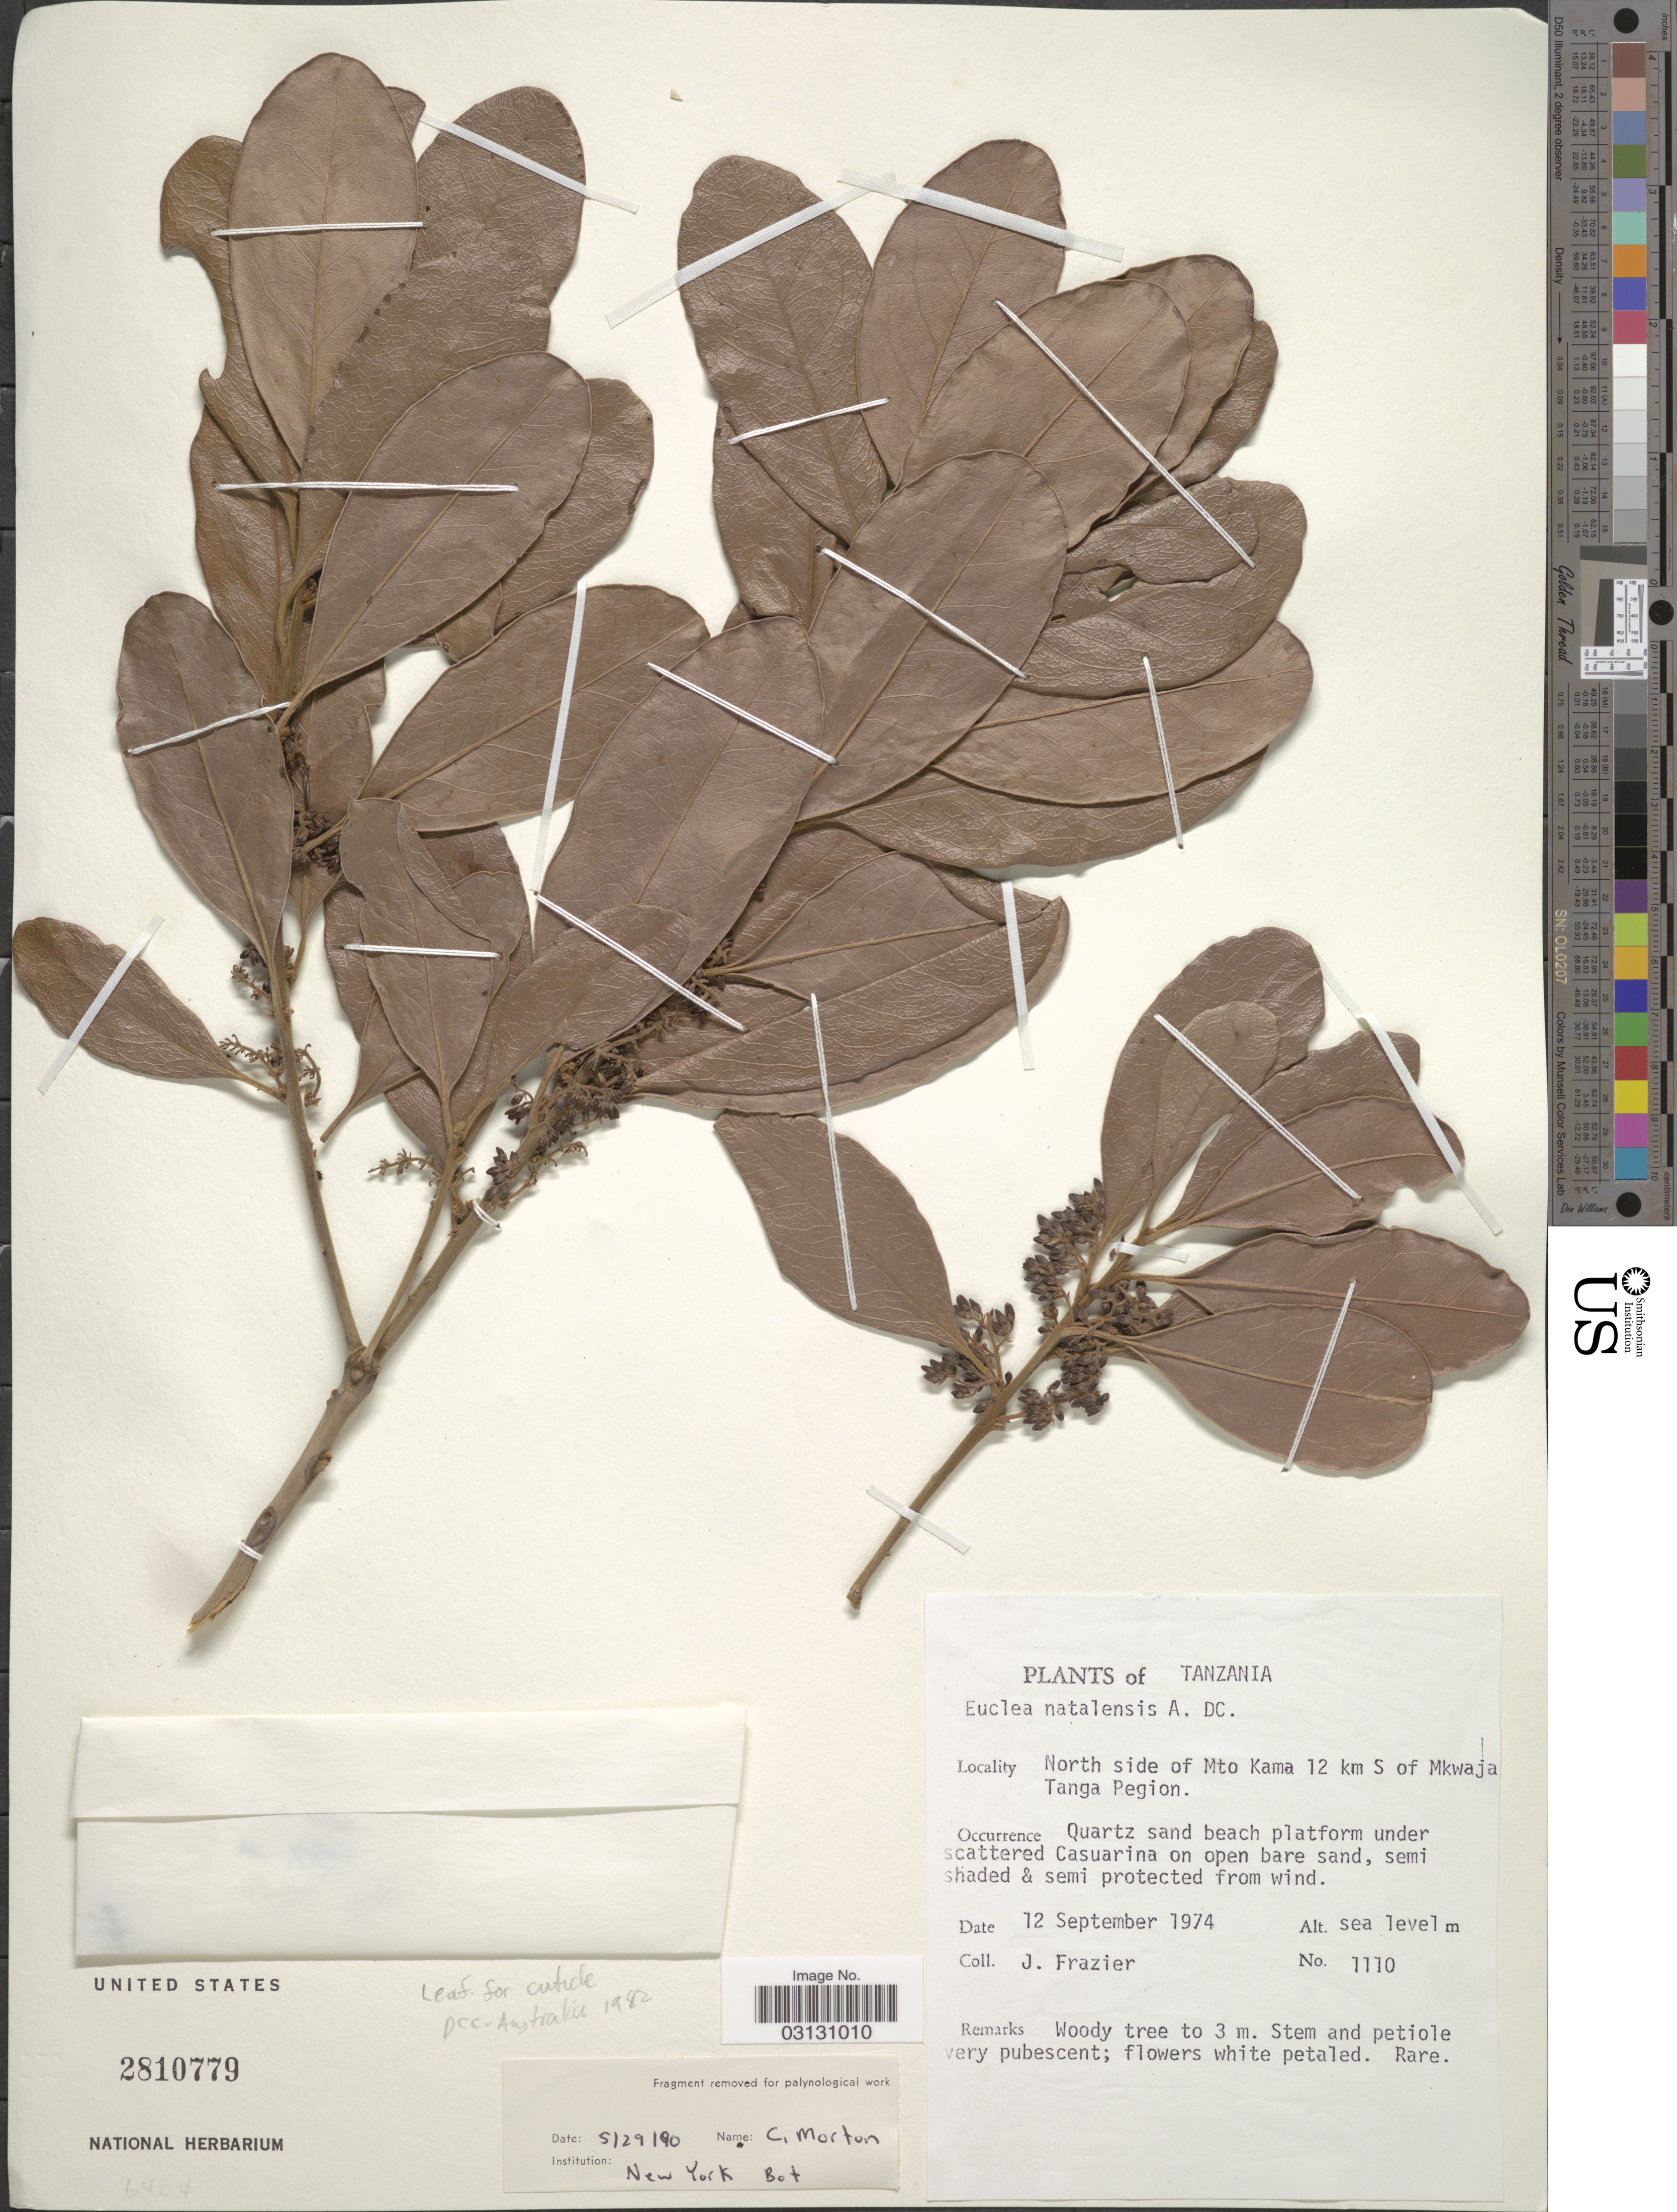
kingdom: Plantae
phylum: Tracheophyta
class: Magnoliopsida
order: Ericales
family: Ebenaceae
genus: Euclea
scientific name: Euclea natalensis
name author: A. DC.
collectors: J. Frazier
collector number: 1110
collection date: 1974-09-12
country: Tanzania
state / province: Tanga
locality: North side of Mto Kama 12 km S of Mkwaja Tanga Region.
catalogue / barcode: US 2810779